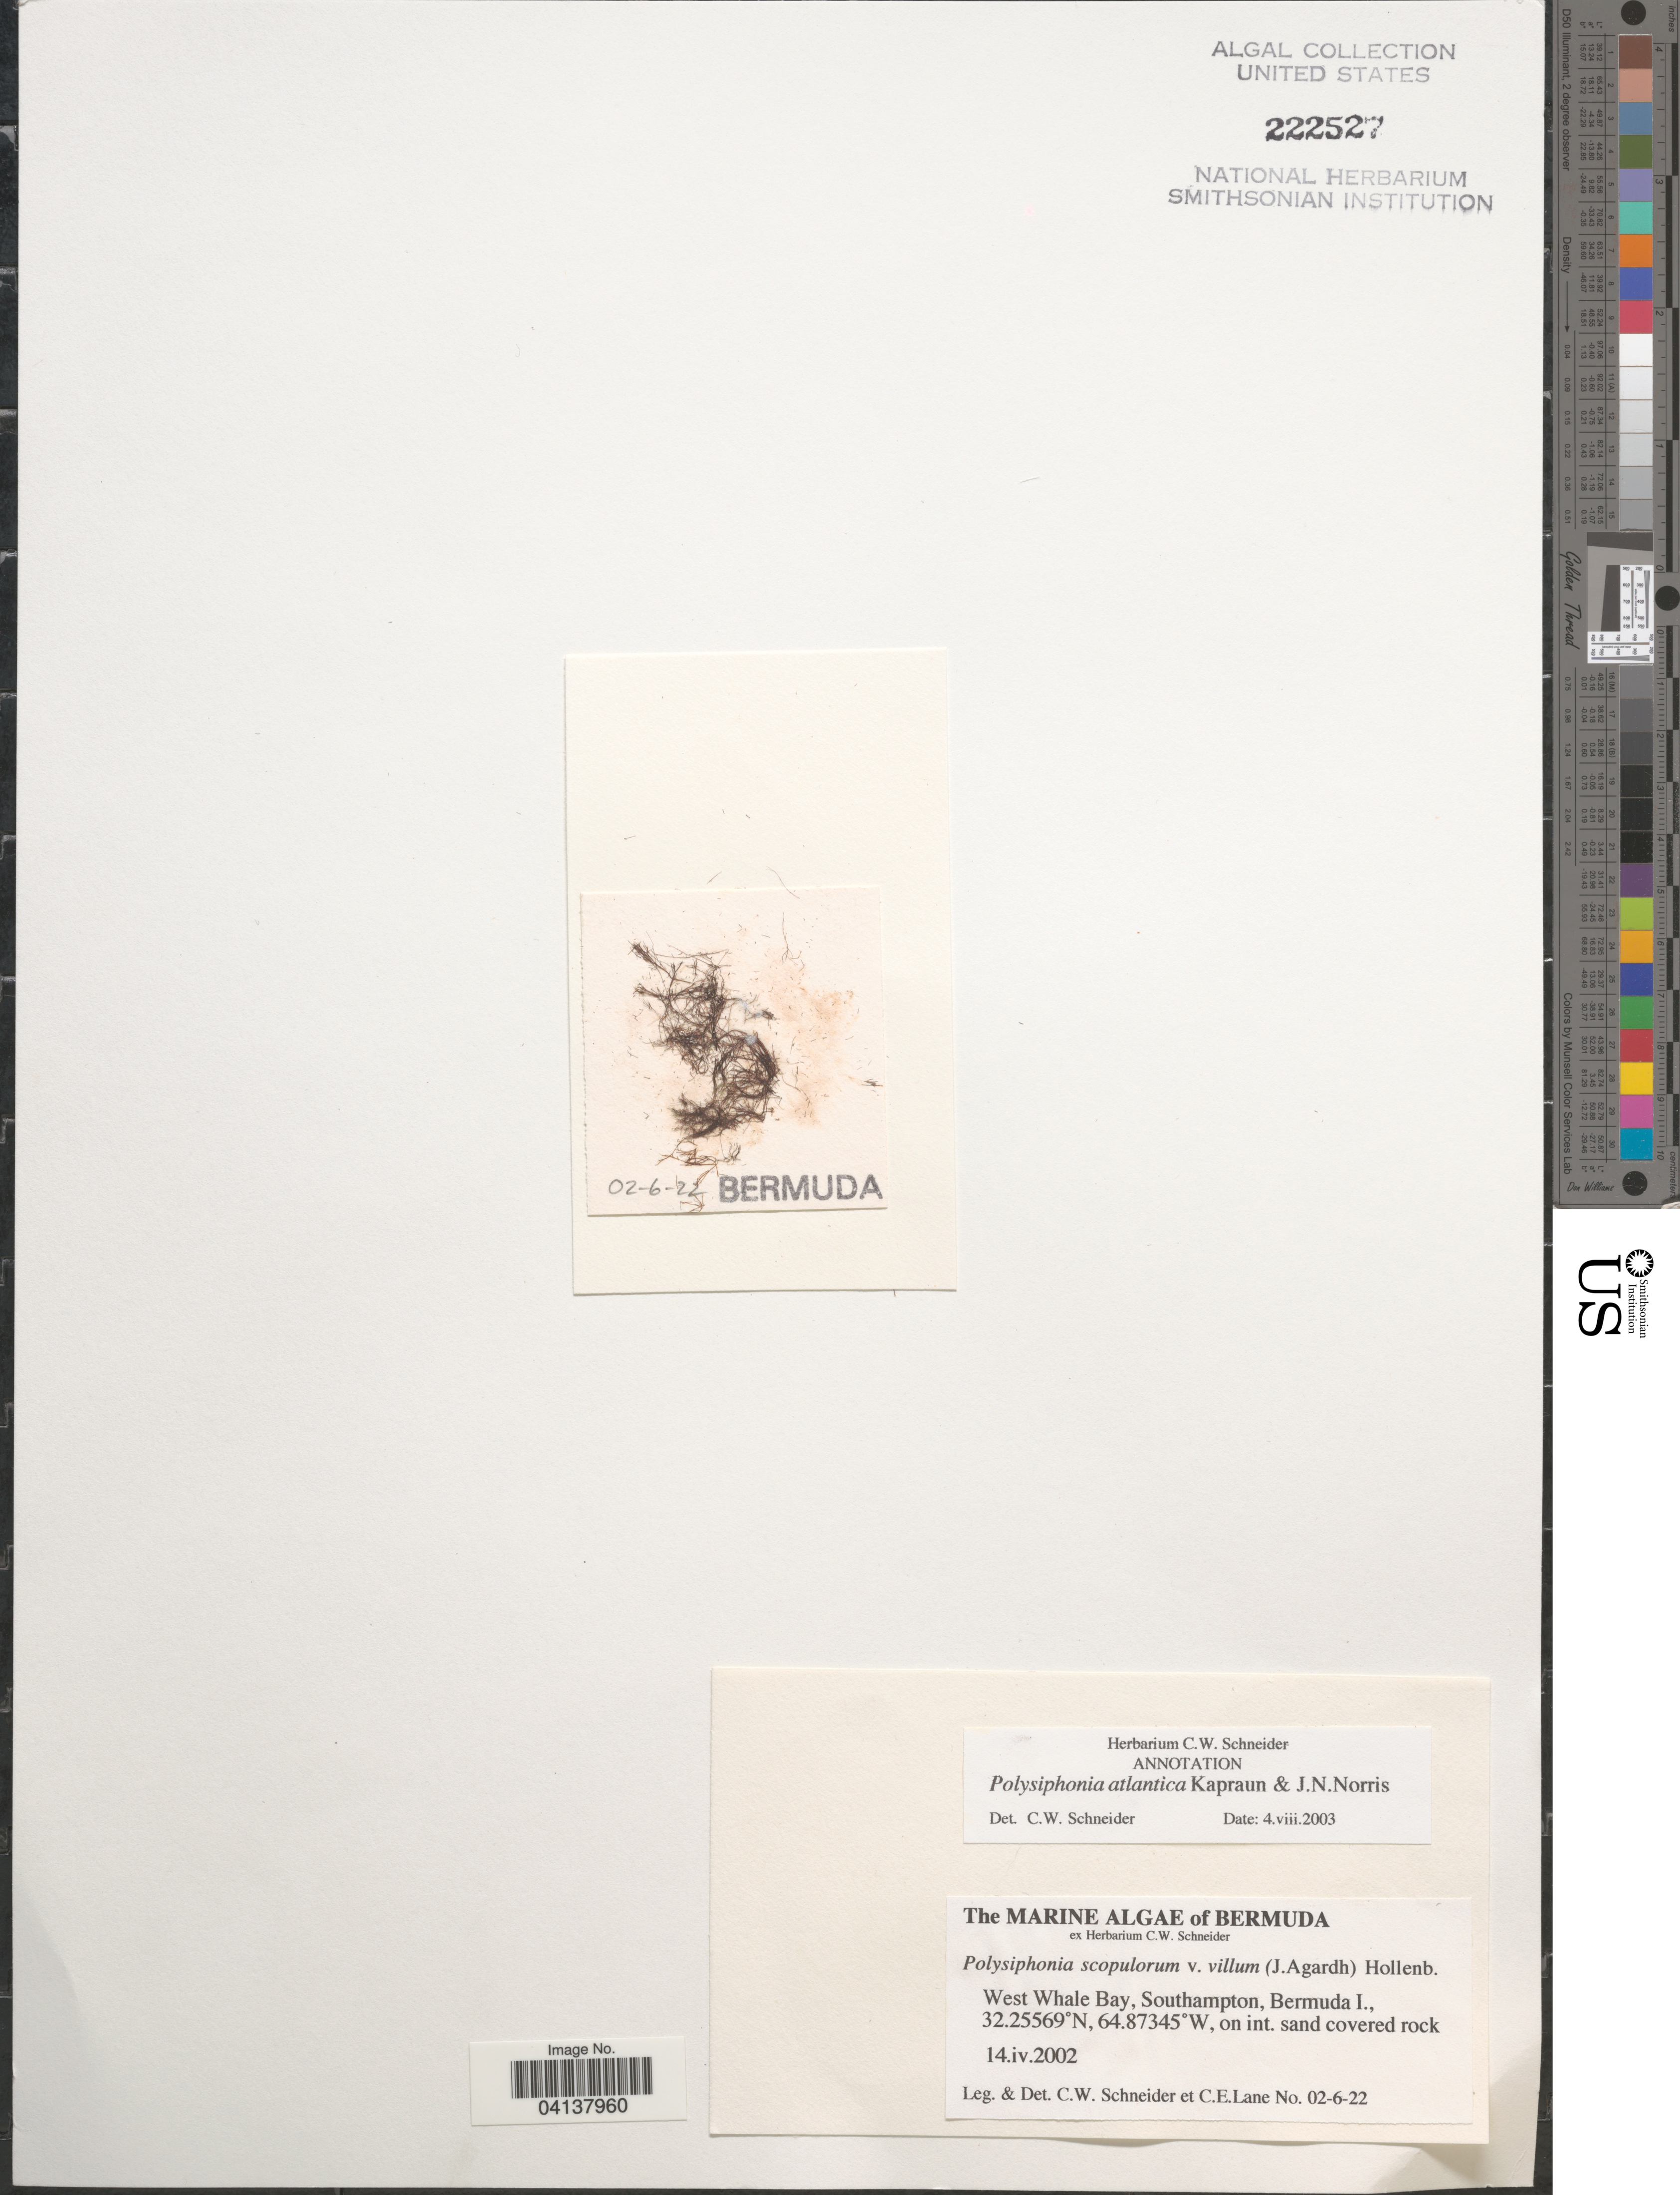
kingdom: Plantae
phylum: Rhodophyta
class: Florideophyceae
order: Ceramiales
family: Rhodomelaceae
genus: Polysiphonia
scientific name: Polysiphonia atlantica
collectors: C. W.Schneider & C. E. Lane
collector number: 02-6-22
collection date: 2002-04-14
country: Bermuda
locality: West Whale Bay, Southampton.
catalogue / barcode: US 222527